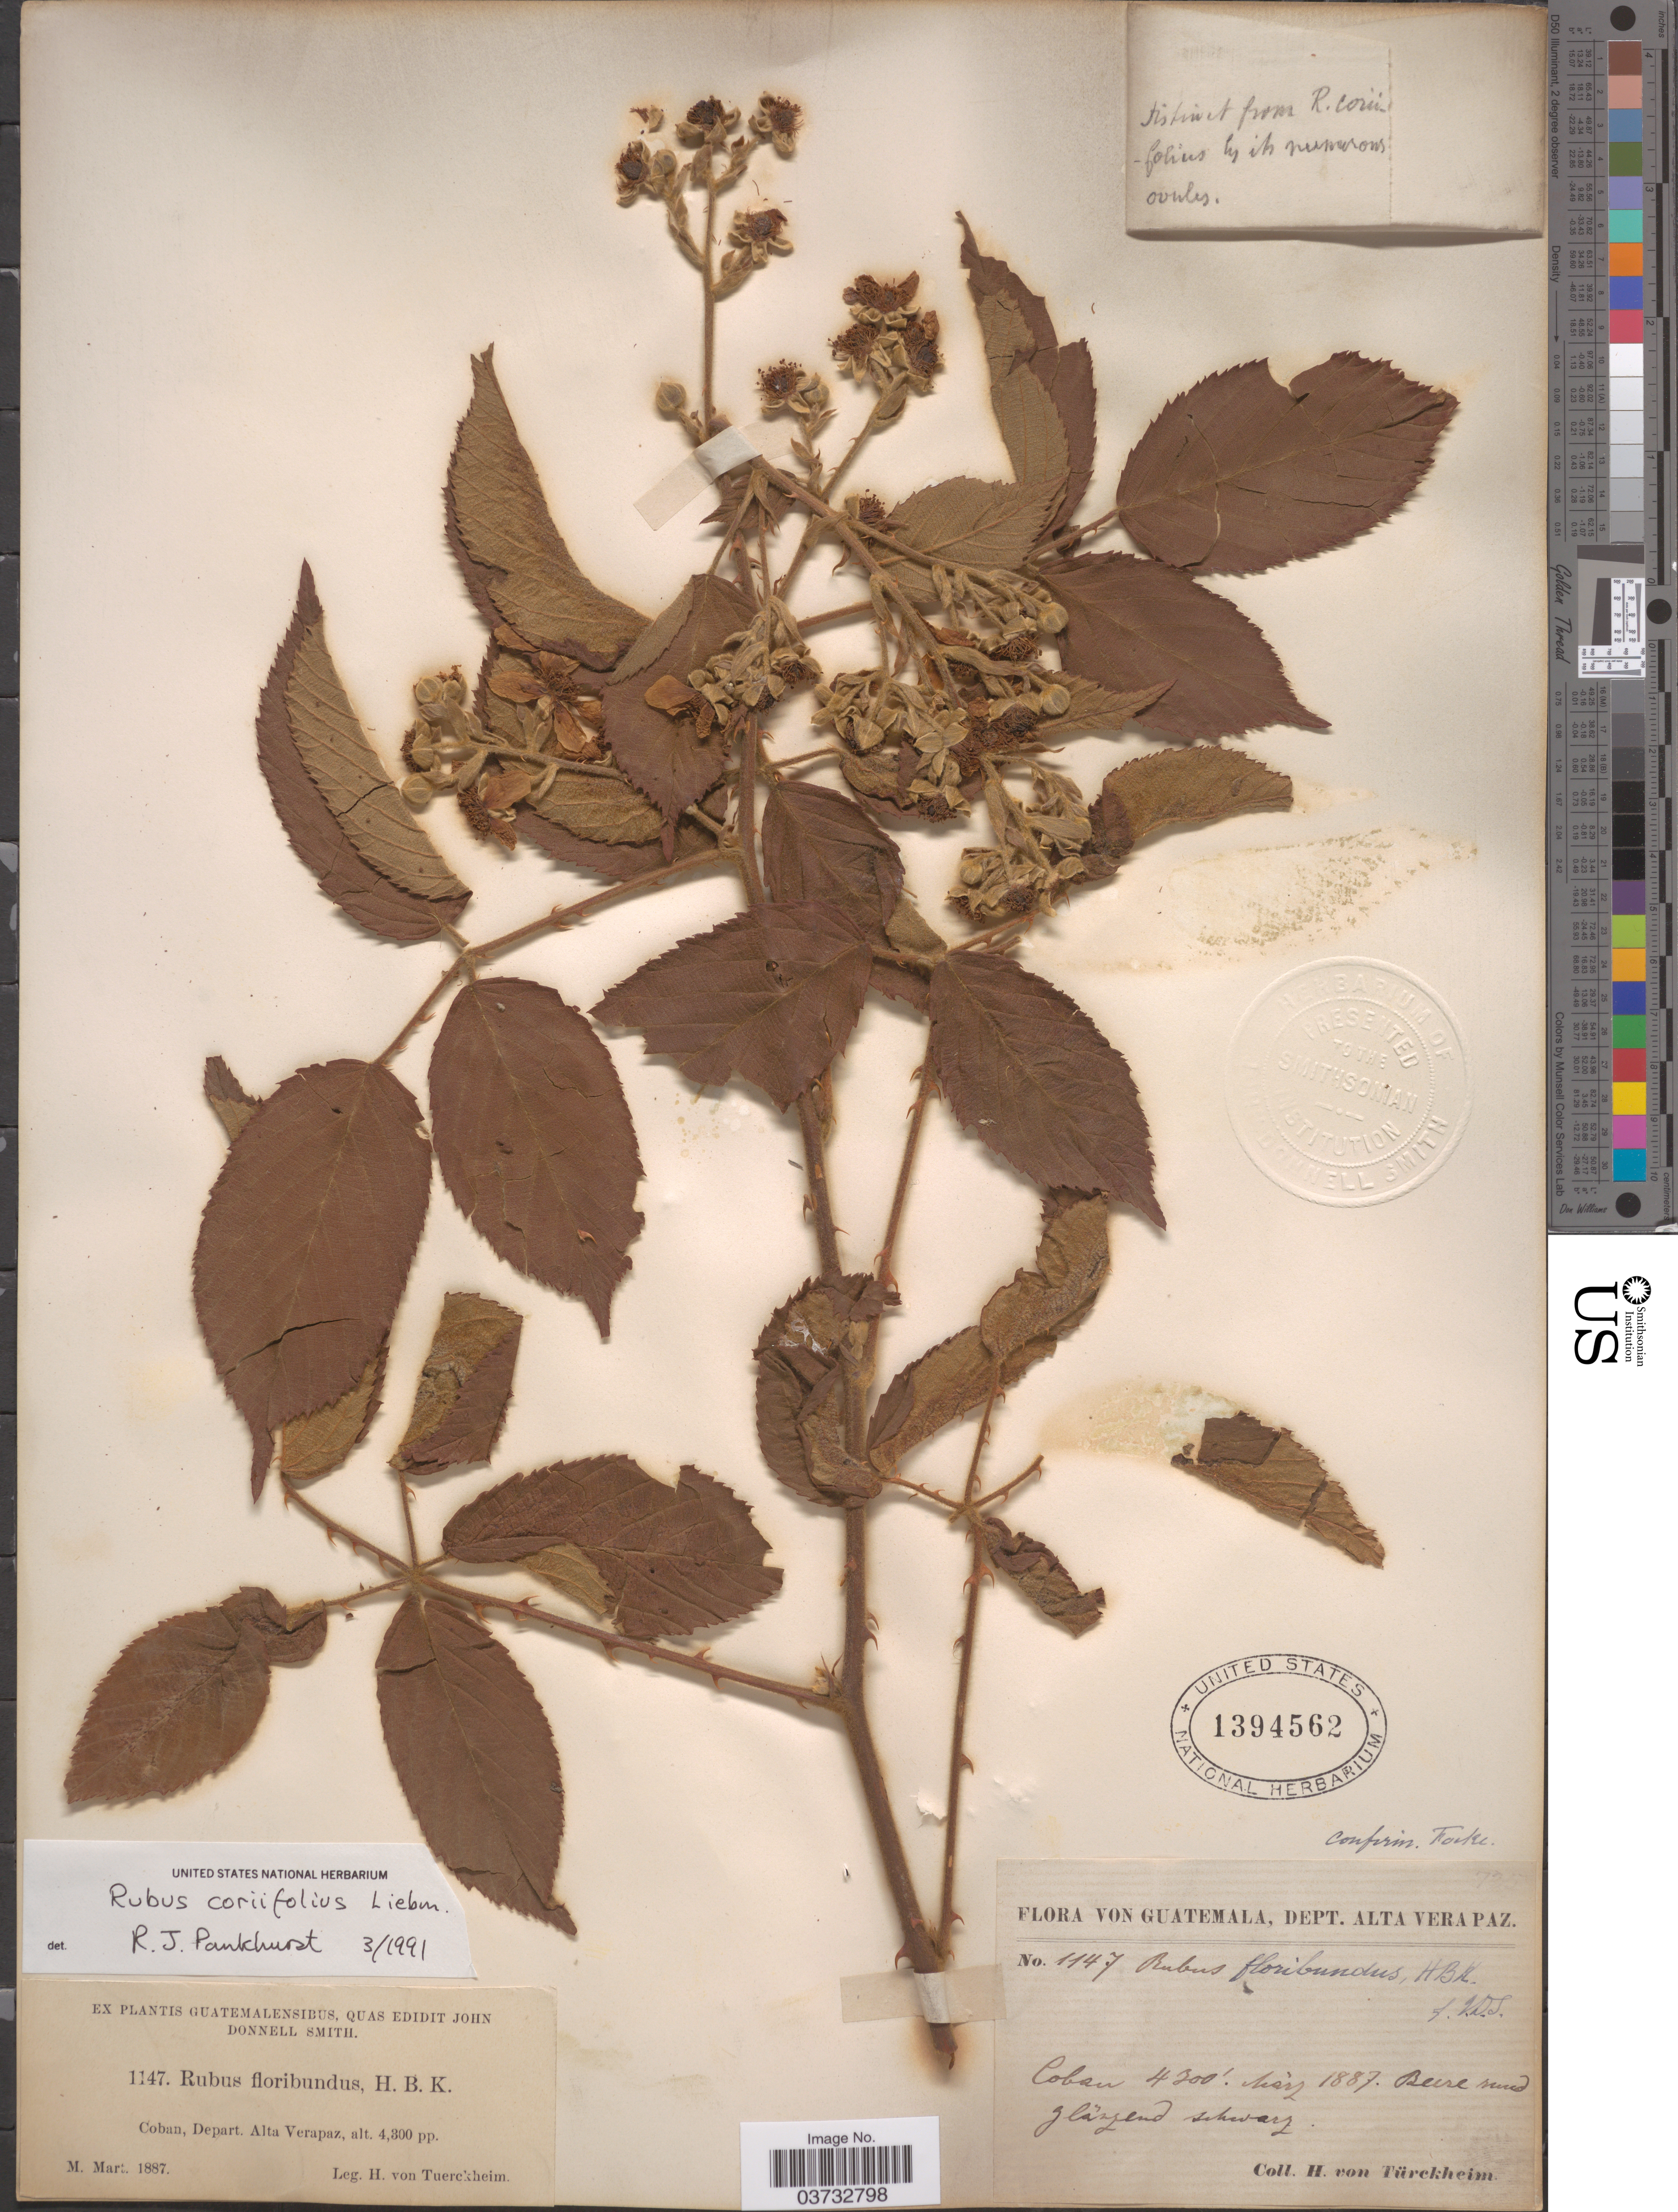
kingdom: Plantae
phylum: Tracheophyta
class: Magnoliopsida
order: Rosales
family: Rosaceae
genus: Rubus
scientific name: Rubus coriifolius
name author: Liebm.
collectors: H. von Türckheim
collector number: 1147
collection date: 1887-03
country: Guatemala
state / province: Alta Verapaz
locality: Coban, Depart. Alta Verapaz.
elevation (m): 1311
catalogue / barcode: US 1394562